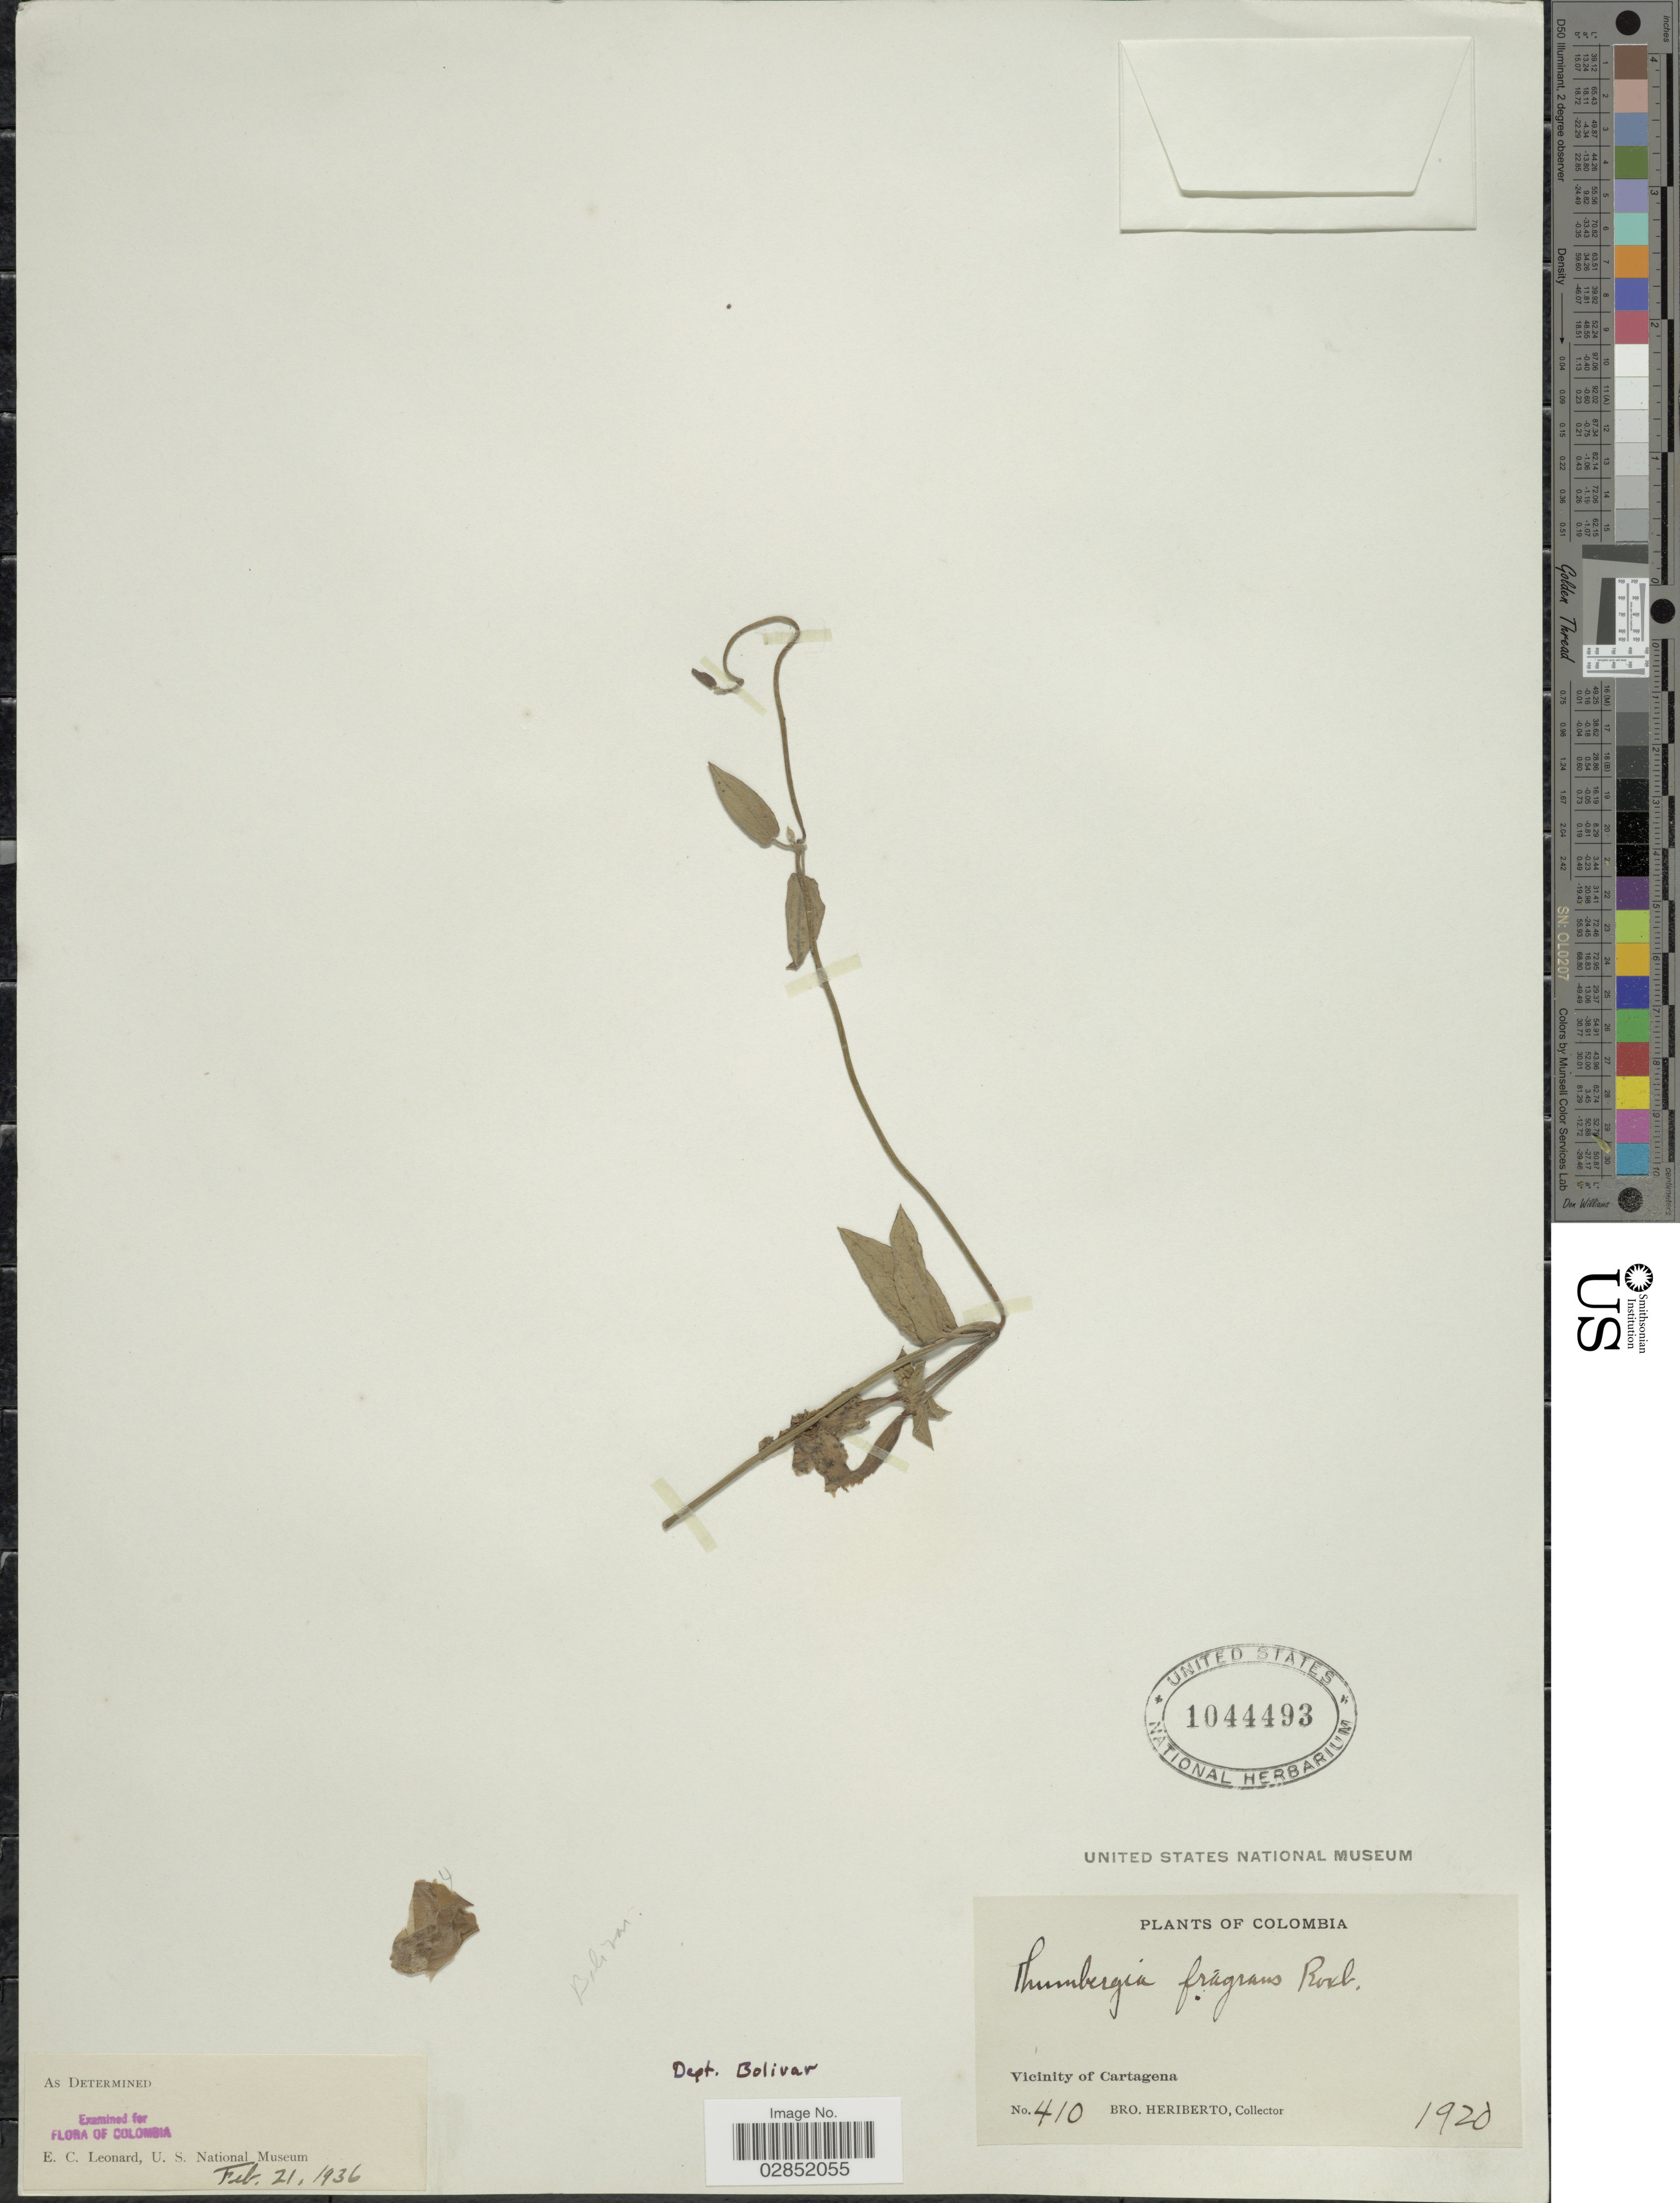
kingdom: Plantae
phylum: Tracheophyta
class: Magnoliopsida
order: Lamiales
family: Acanthaceae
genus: Thunbergia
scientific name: Thunbergia fragrans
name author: Roxb.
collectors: B. Heriberto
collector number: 410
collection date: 1920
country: Colombia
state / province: Bolívar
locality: Dept. Bolivar. Vicinity of Cartagena.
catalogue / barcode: US 1044493